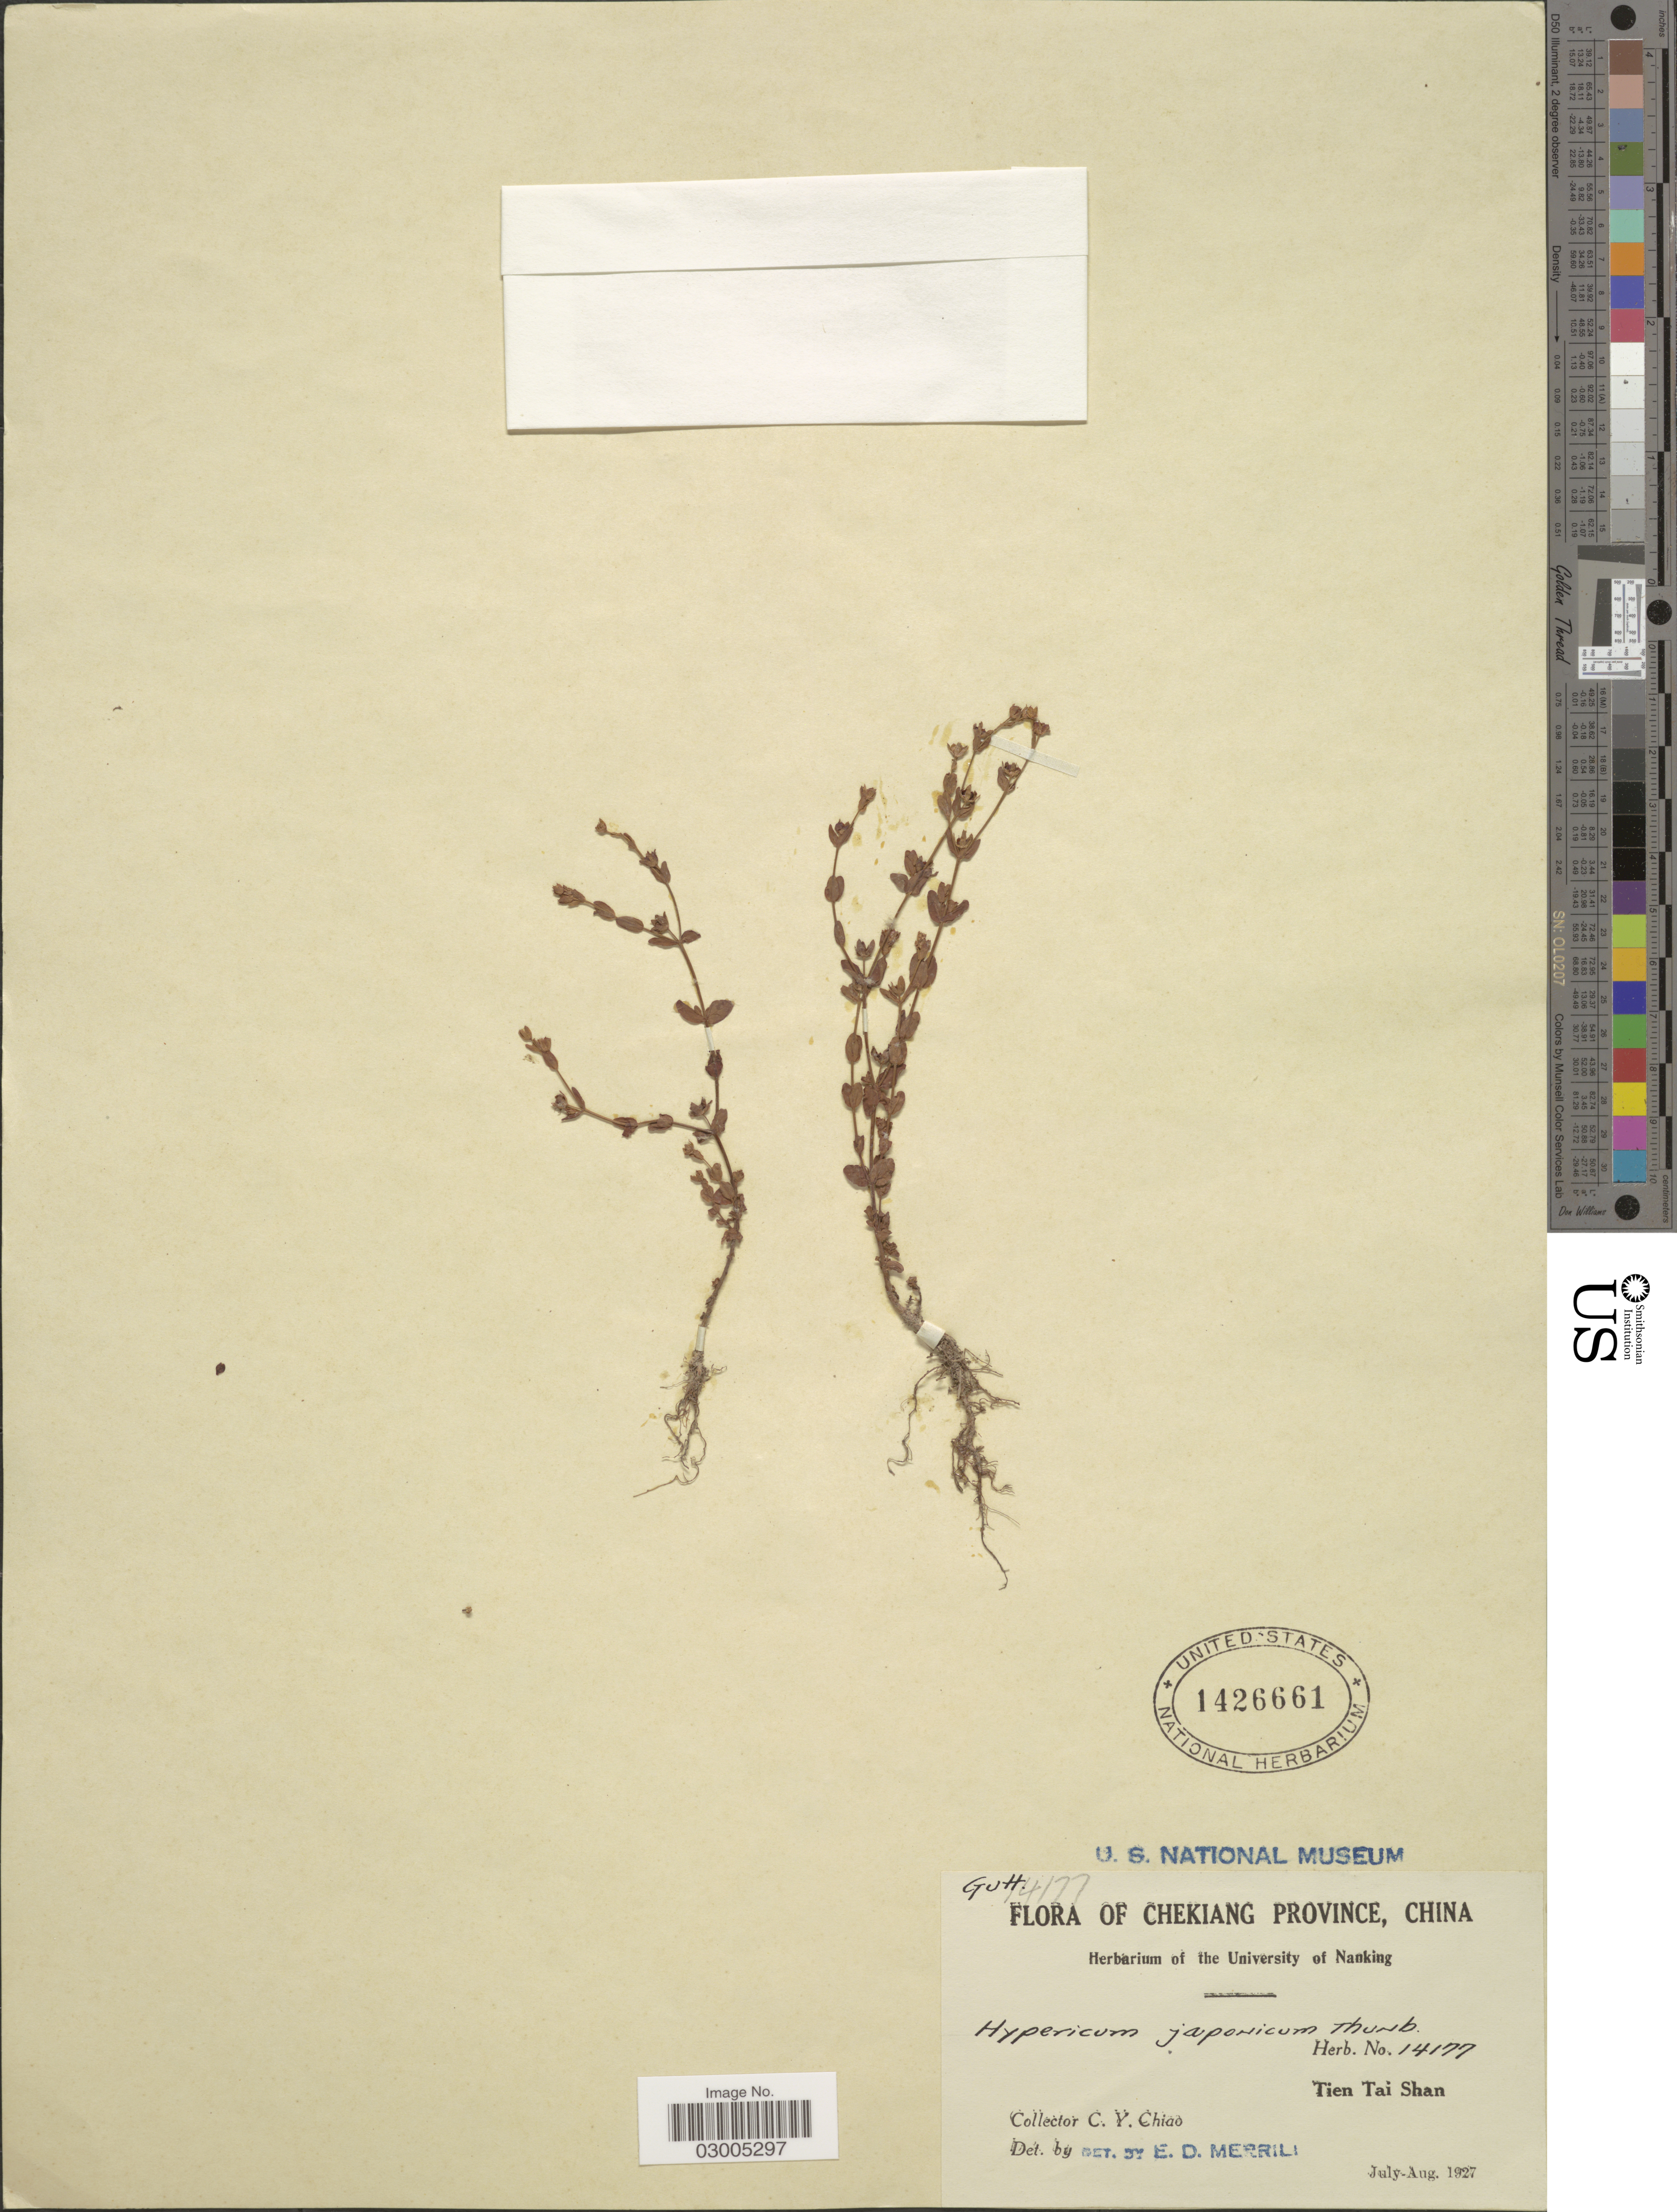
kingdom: Plantae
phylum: Tracheophyta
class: Magnoliopsida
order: Malpighiales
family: Hypericaceae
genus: Hypericum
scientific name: Hypericum japonicum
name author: Thunb.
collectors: C. Y. Chiao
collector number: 14177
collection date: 1927-07/1927-08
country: China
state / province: Zhejiang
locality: Chekiang Province. Tien Tai Shan.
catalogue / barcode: US 1426661